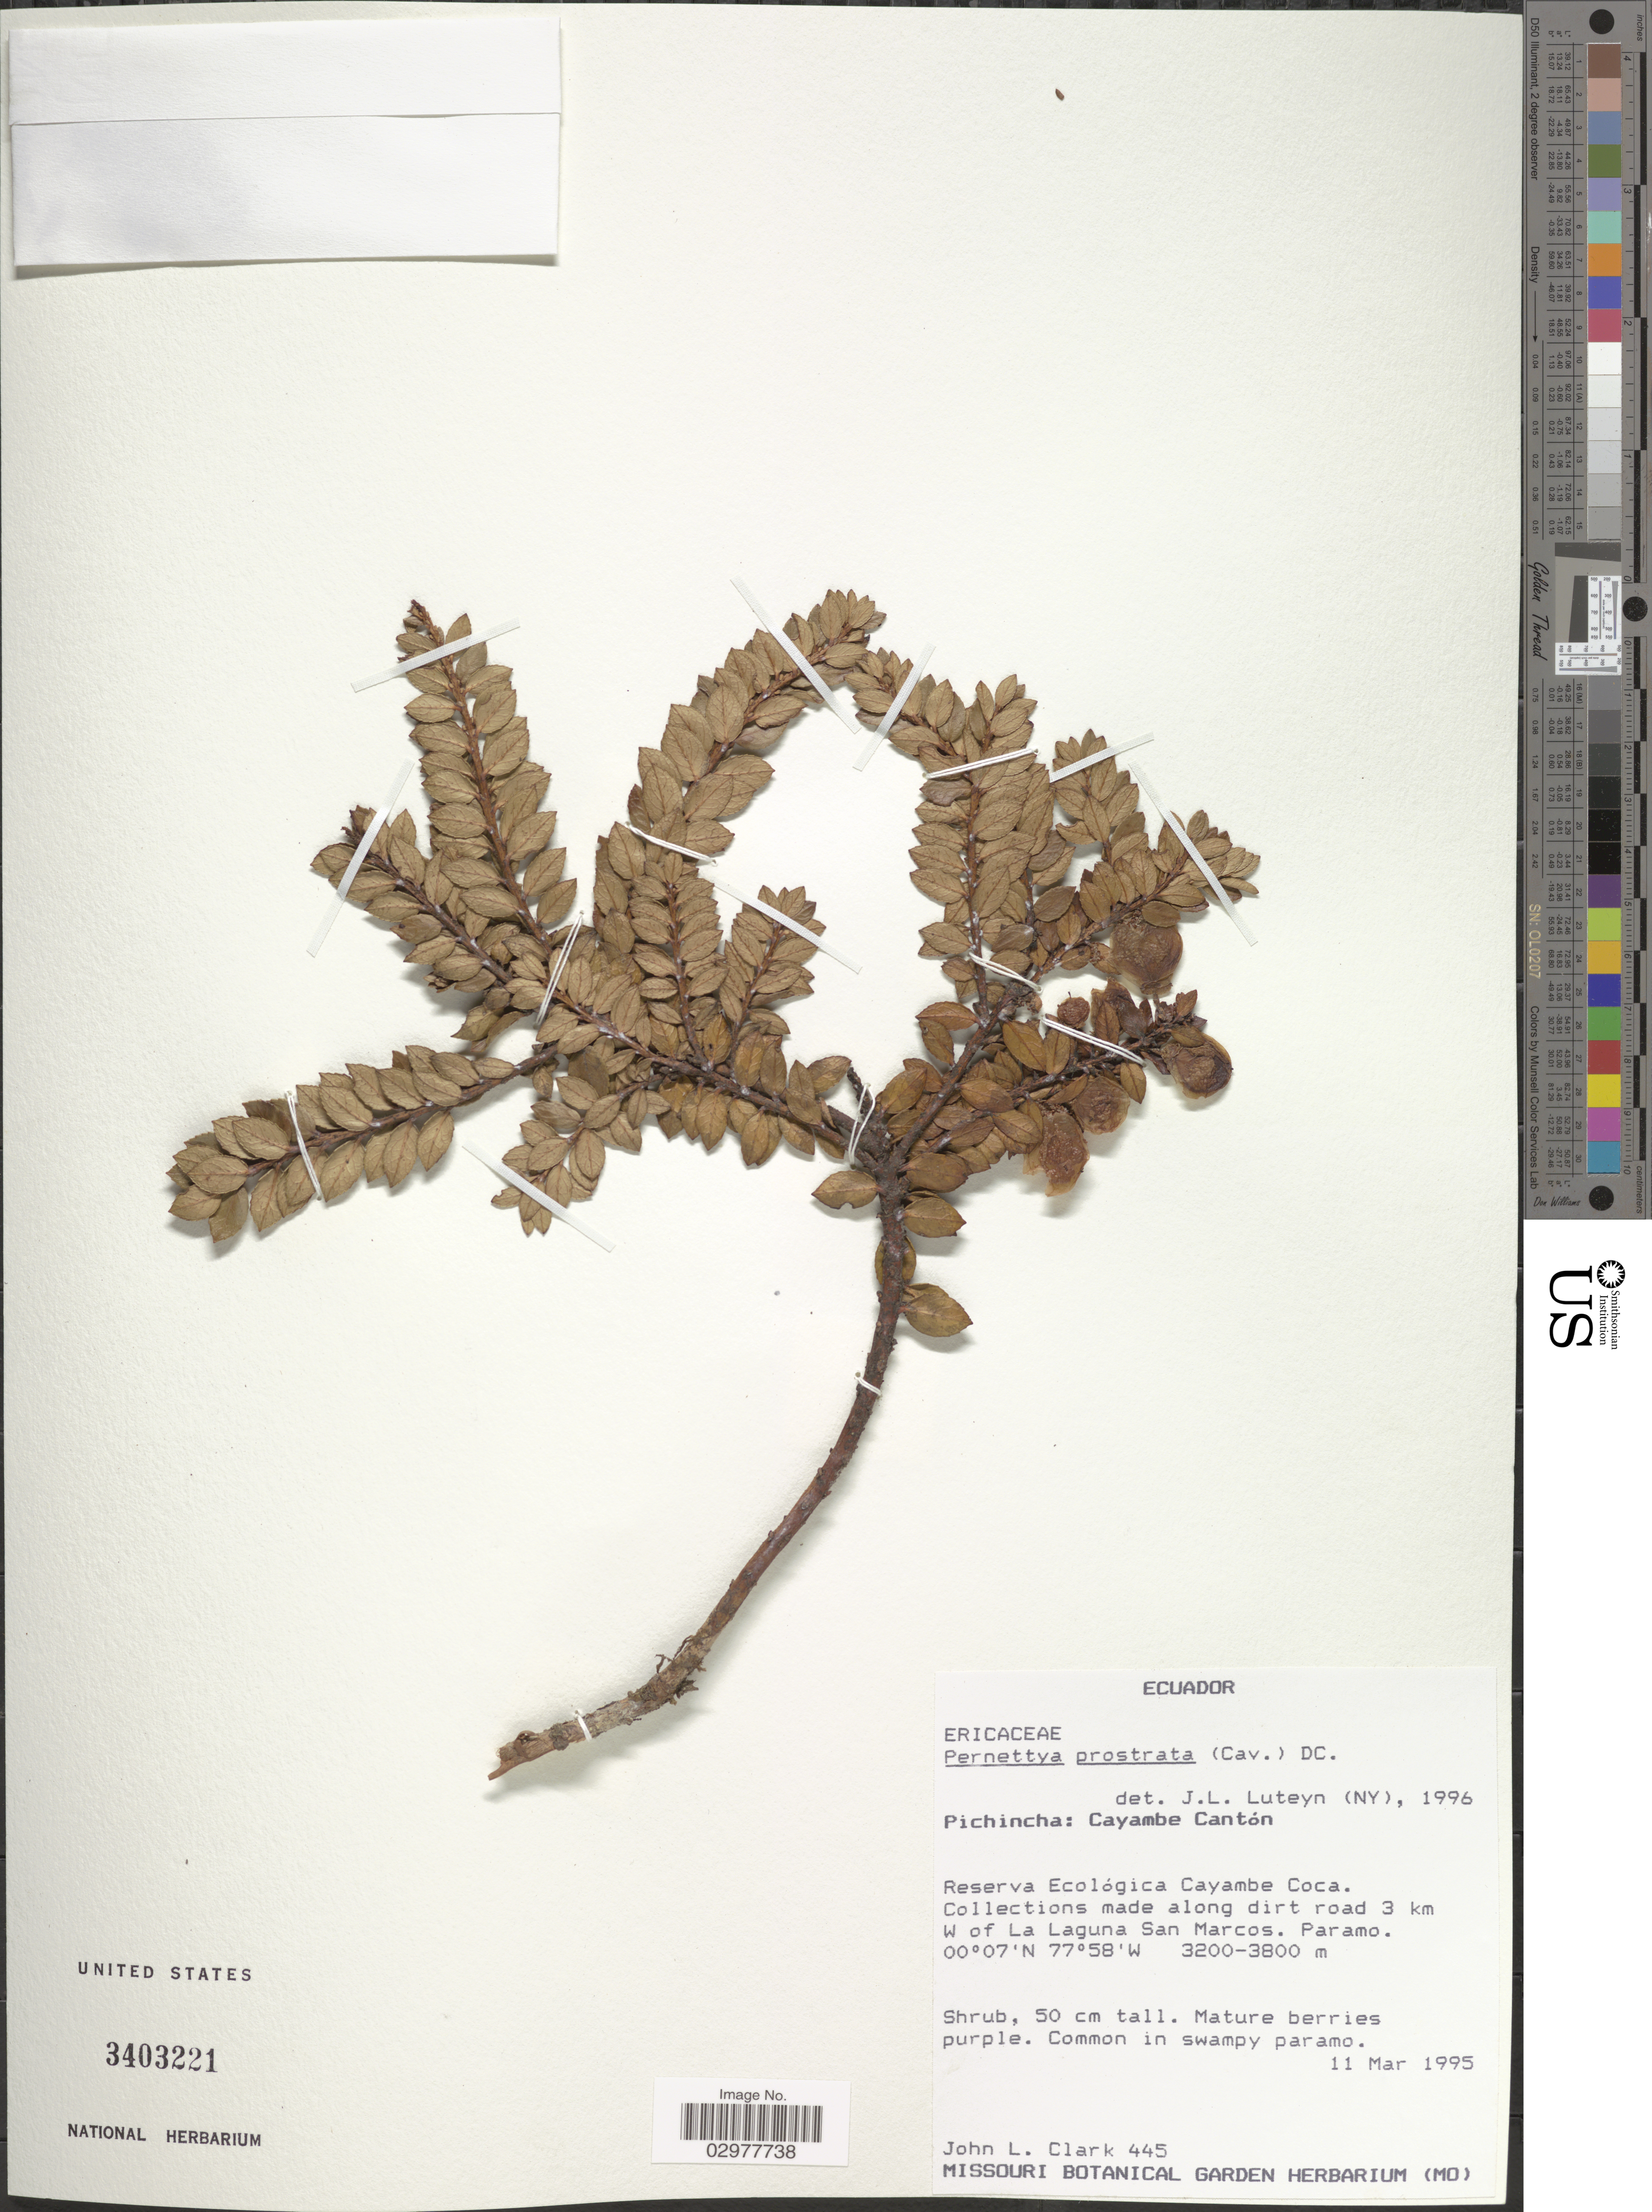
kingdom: Plantae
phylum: Tracheophyta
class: Magnoliopsida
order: Ericales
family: Ericaceae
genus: Pernettya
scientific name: Pernettya prostrata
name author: (Cav.) DC.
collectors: J. L. Clark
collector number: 445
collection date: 1995-03-11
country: Ecuador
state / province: Pichincha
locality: Cayambe Cantón, Reserva Ecológica Cayambe Coca. Collections made along dirt road 3 km W of La Laguna San Marcos.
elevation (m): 3200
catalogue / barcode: US 3403221